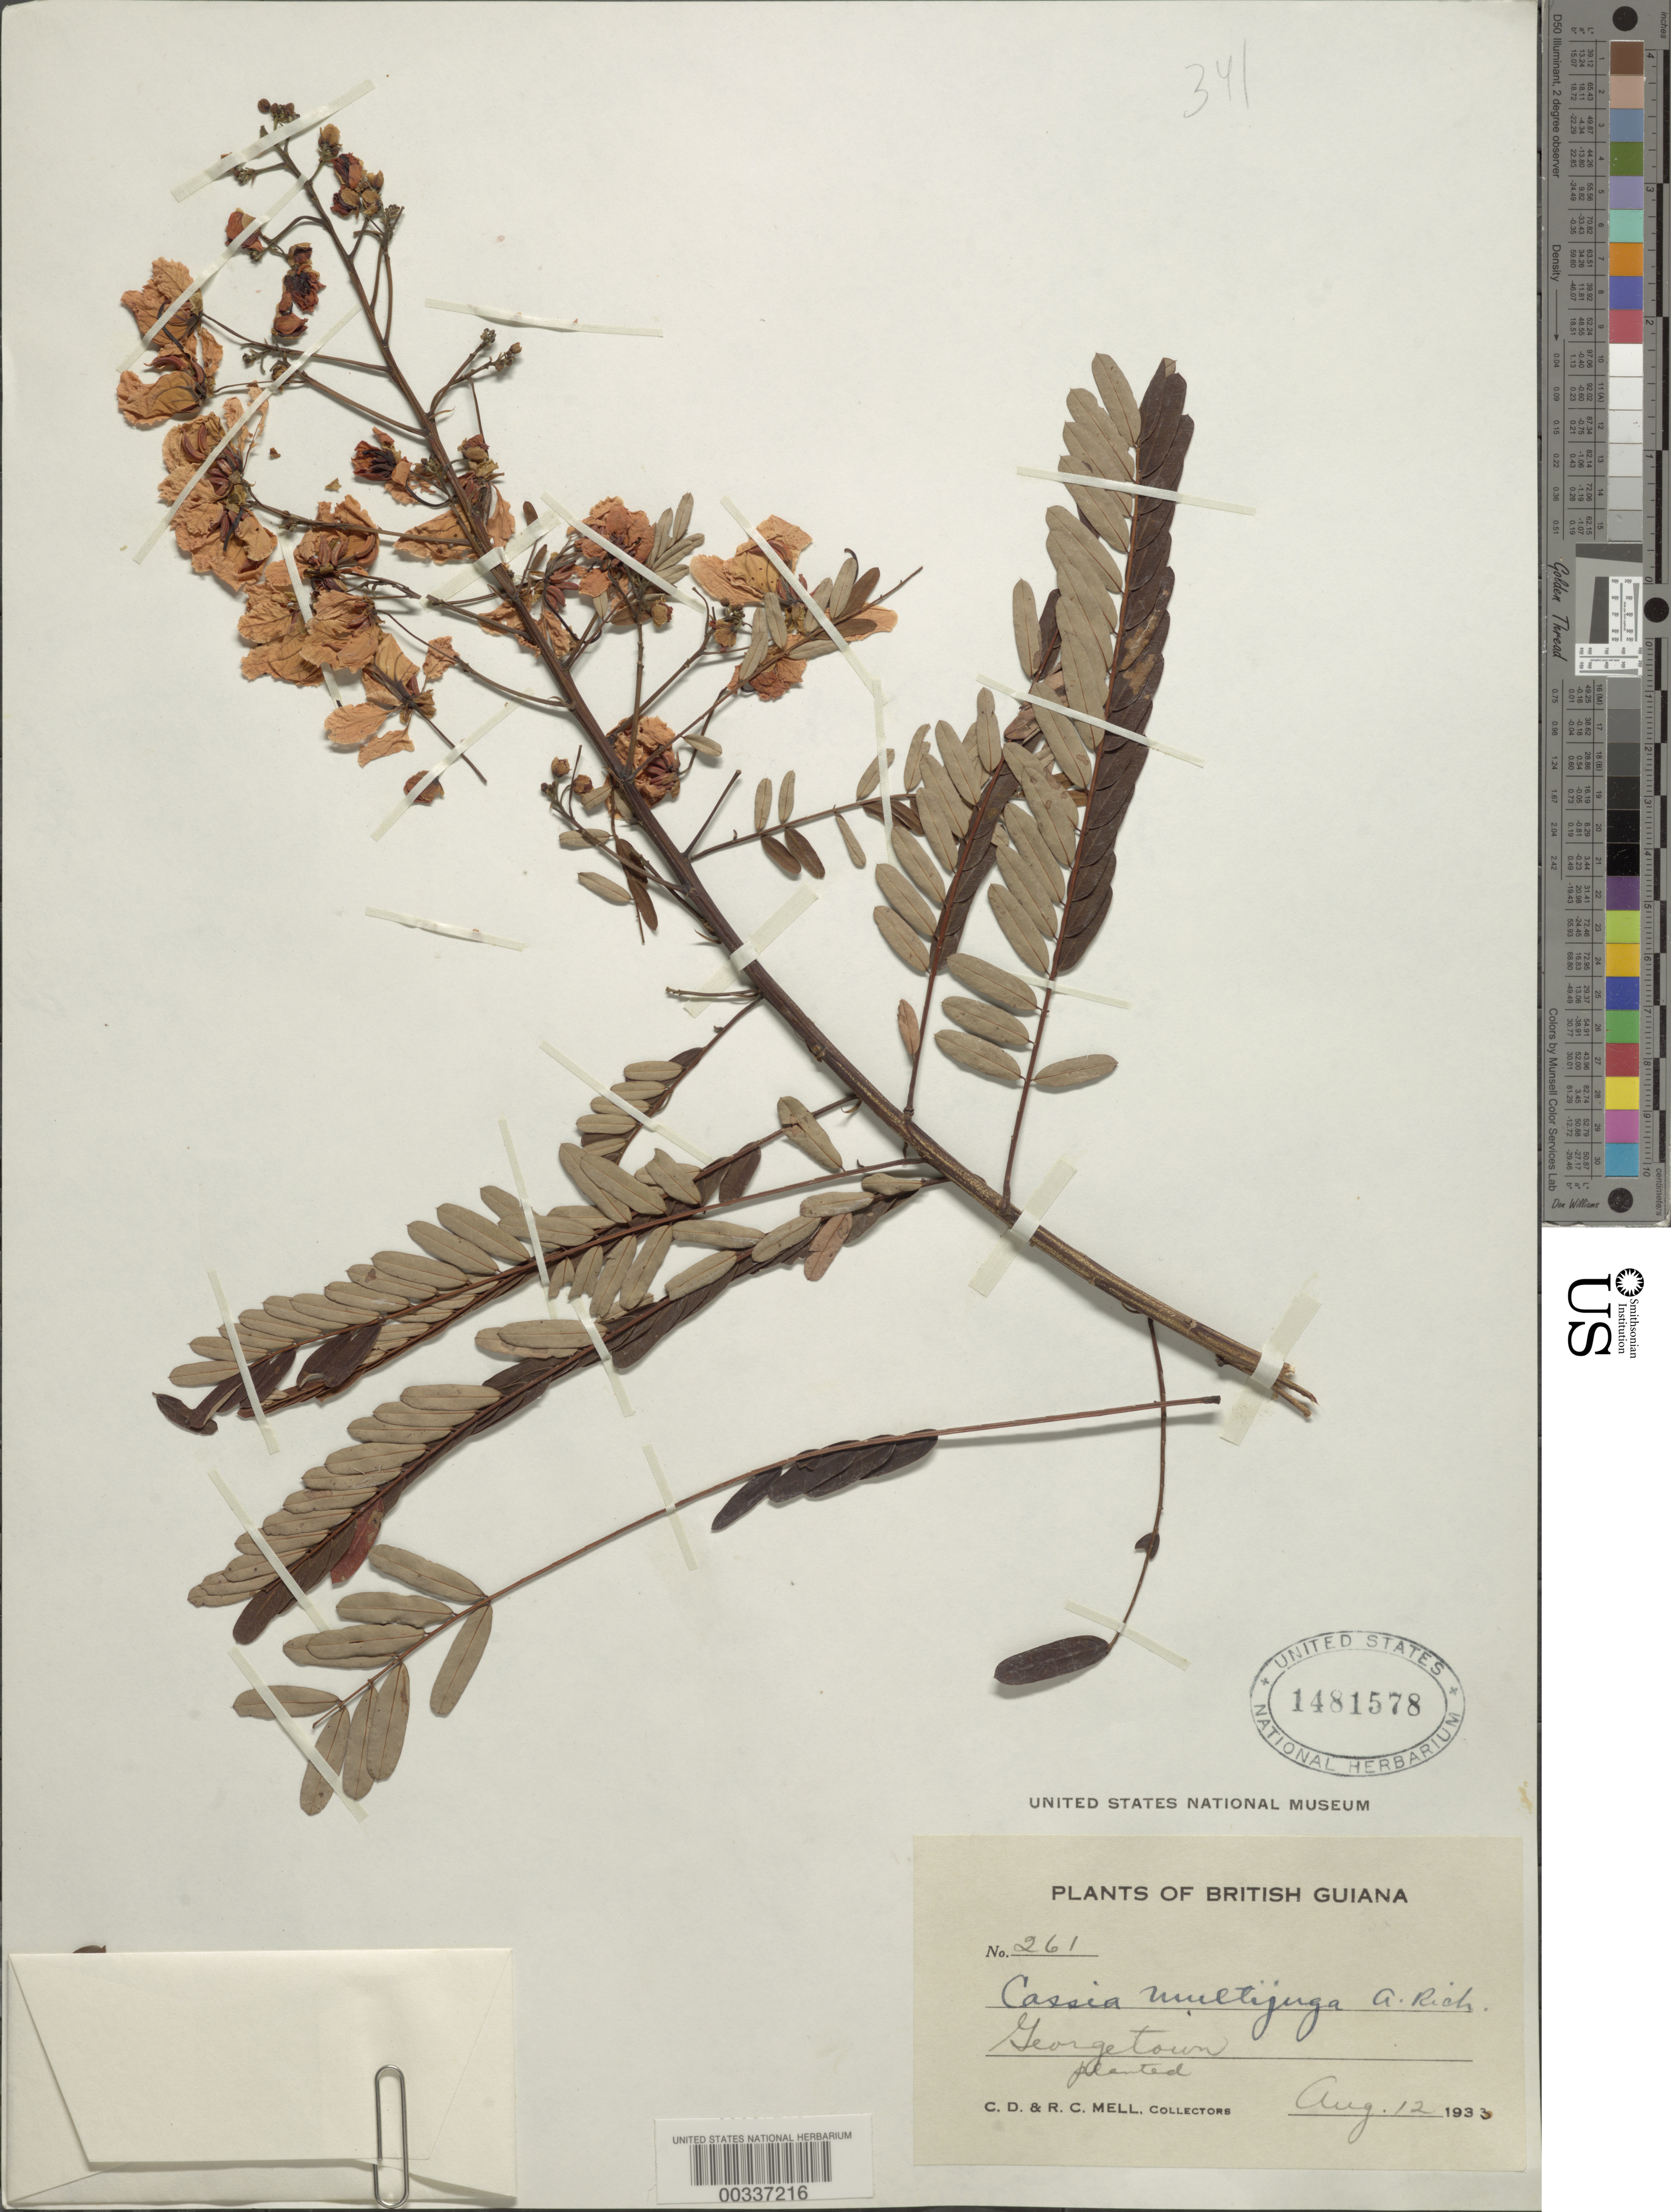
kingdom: Plantae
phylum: Tracheophyta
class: Magnoliopsida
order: Fabales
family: Fabaceae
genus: Senna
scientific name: Senna multijuga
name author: (Rich.) H.S. Irwin & Barneby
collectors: C. D. Mell & R. Mell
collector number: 261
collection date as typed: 12 Aug 1933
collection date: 1933-08-12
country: Guyana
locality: Georgetown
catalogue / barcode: US 1481578